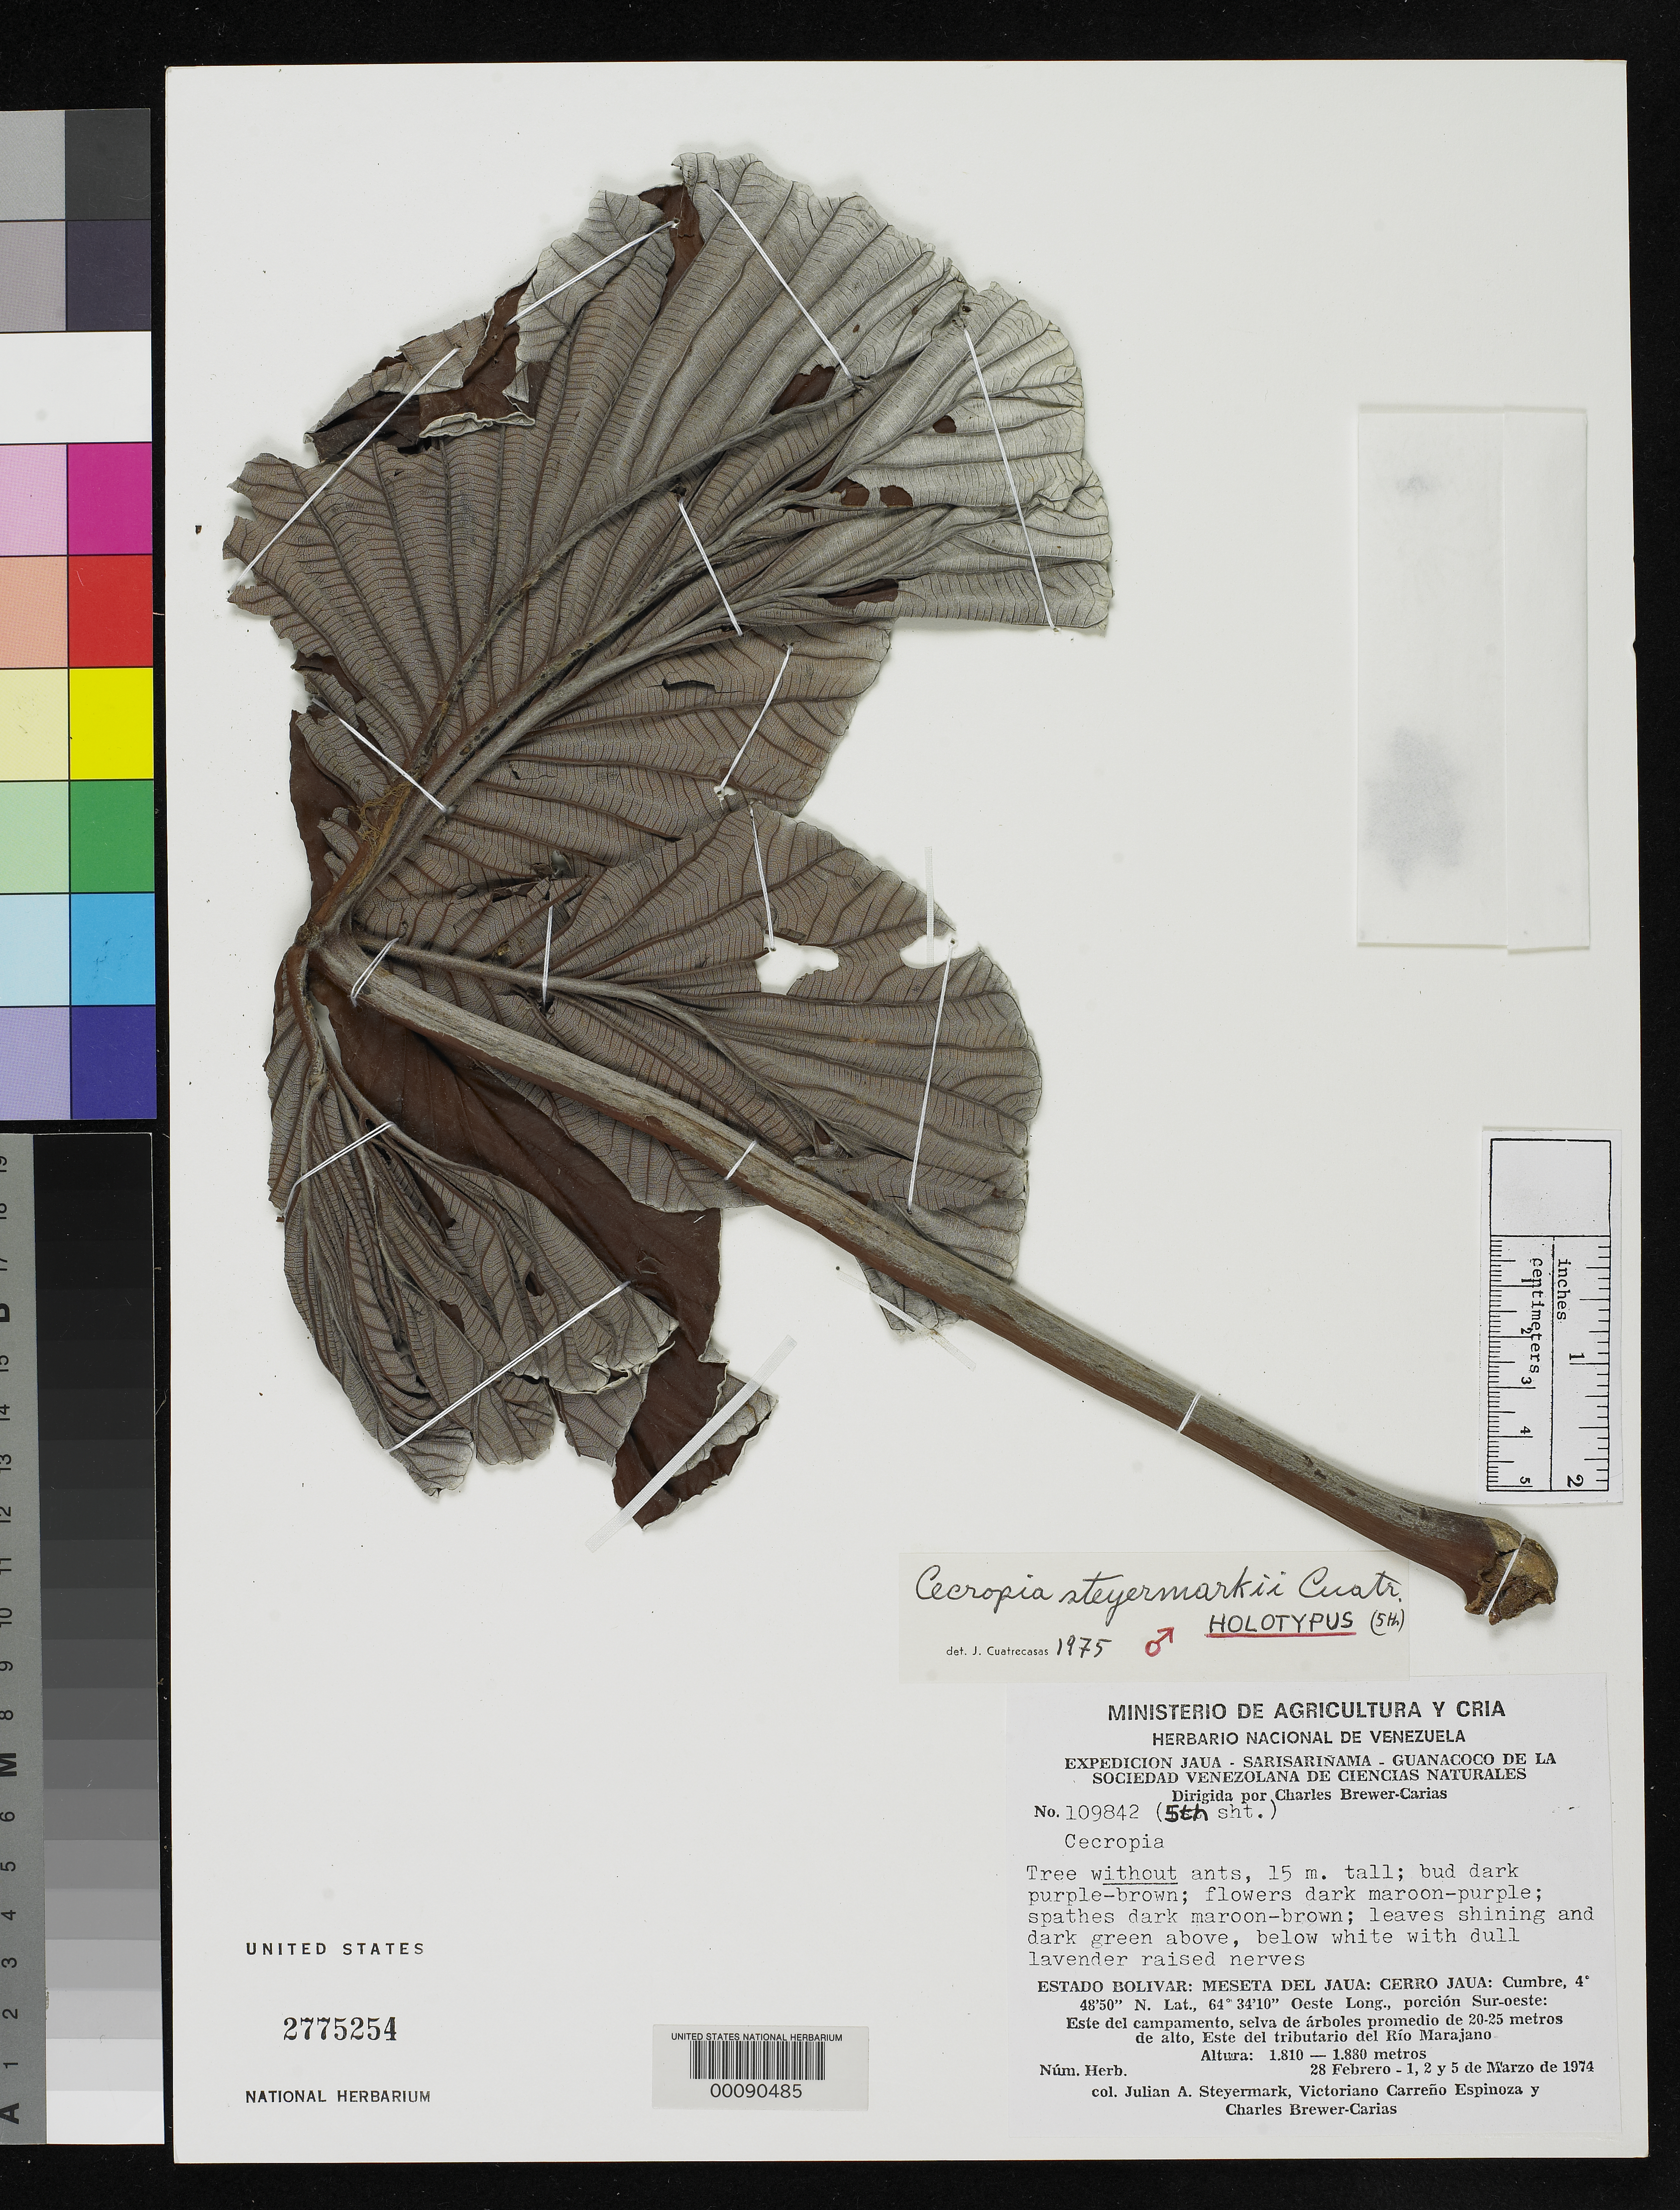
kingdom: Plantae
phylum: Tracheophyta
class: Magnoliopsida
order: Rosales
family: Urticaceae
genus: Cecropia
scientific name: Cecropia steyermarkii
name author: Cuatrec.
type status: Holotype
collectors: J. Steyermark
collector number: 109842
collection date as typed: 28 Feb 1974 to 05 Mar 1974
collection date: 1974-02-28/1974-03-05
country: Venezuela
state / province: Bolivar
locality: Cerro Jaua, E del tributario del Rio Marajano.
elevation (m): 1810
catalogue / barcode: US 2775254